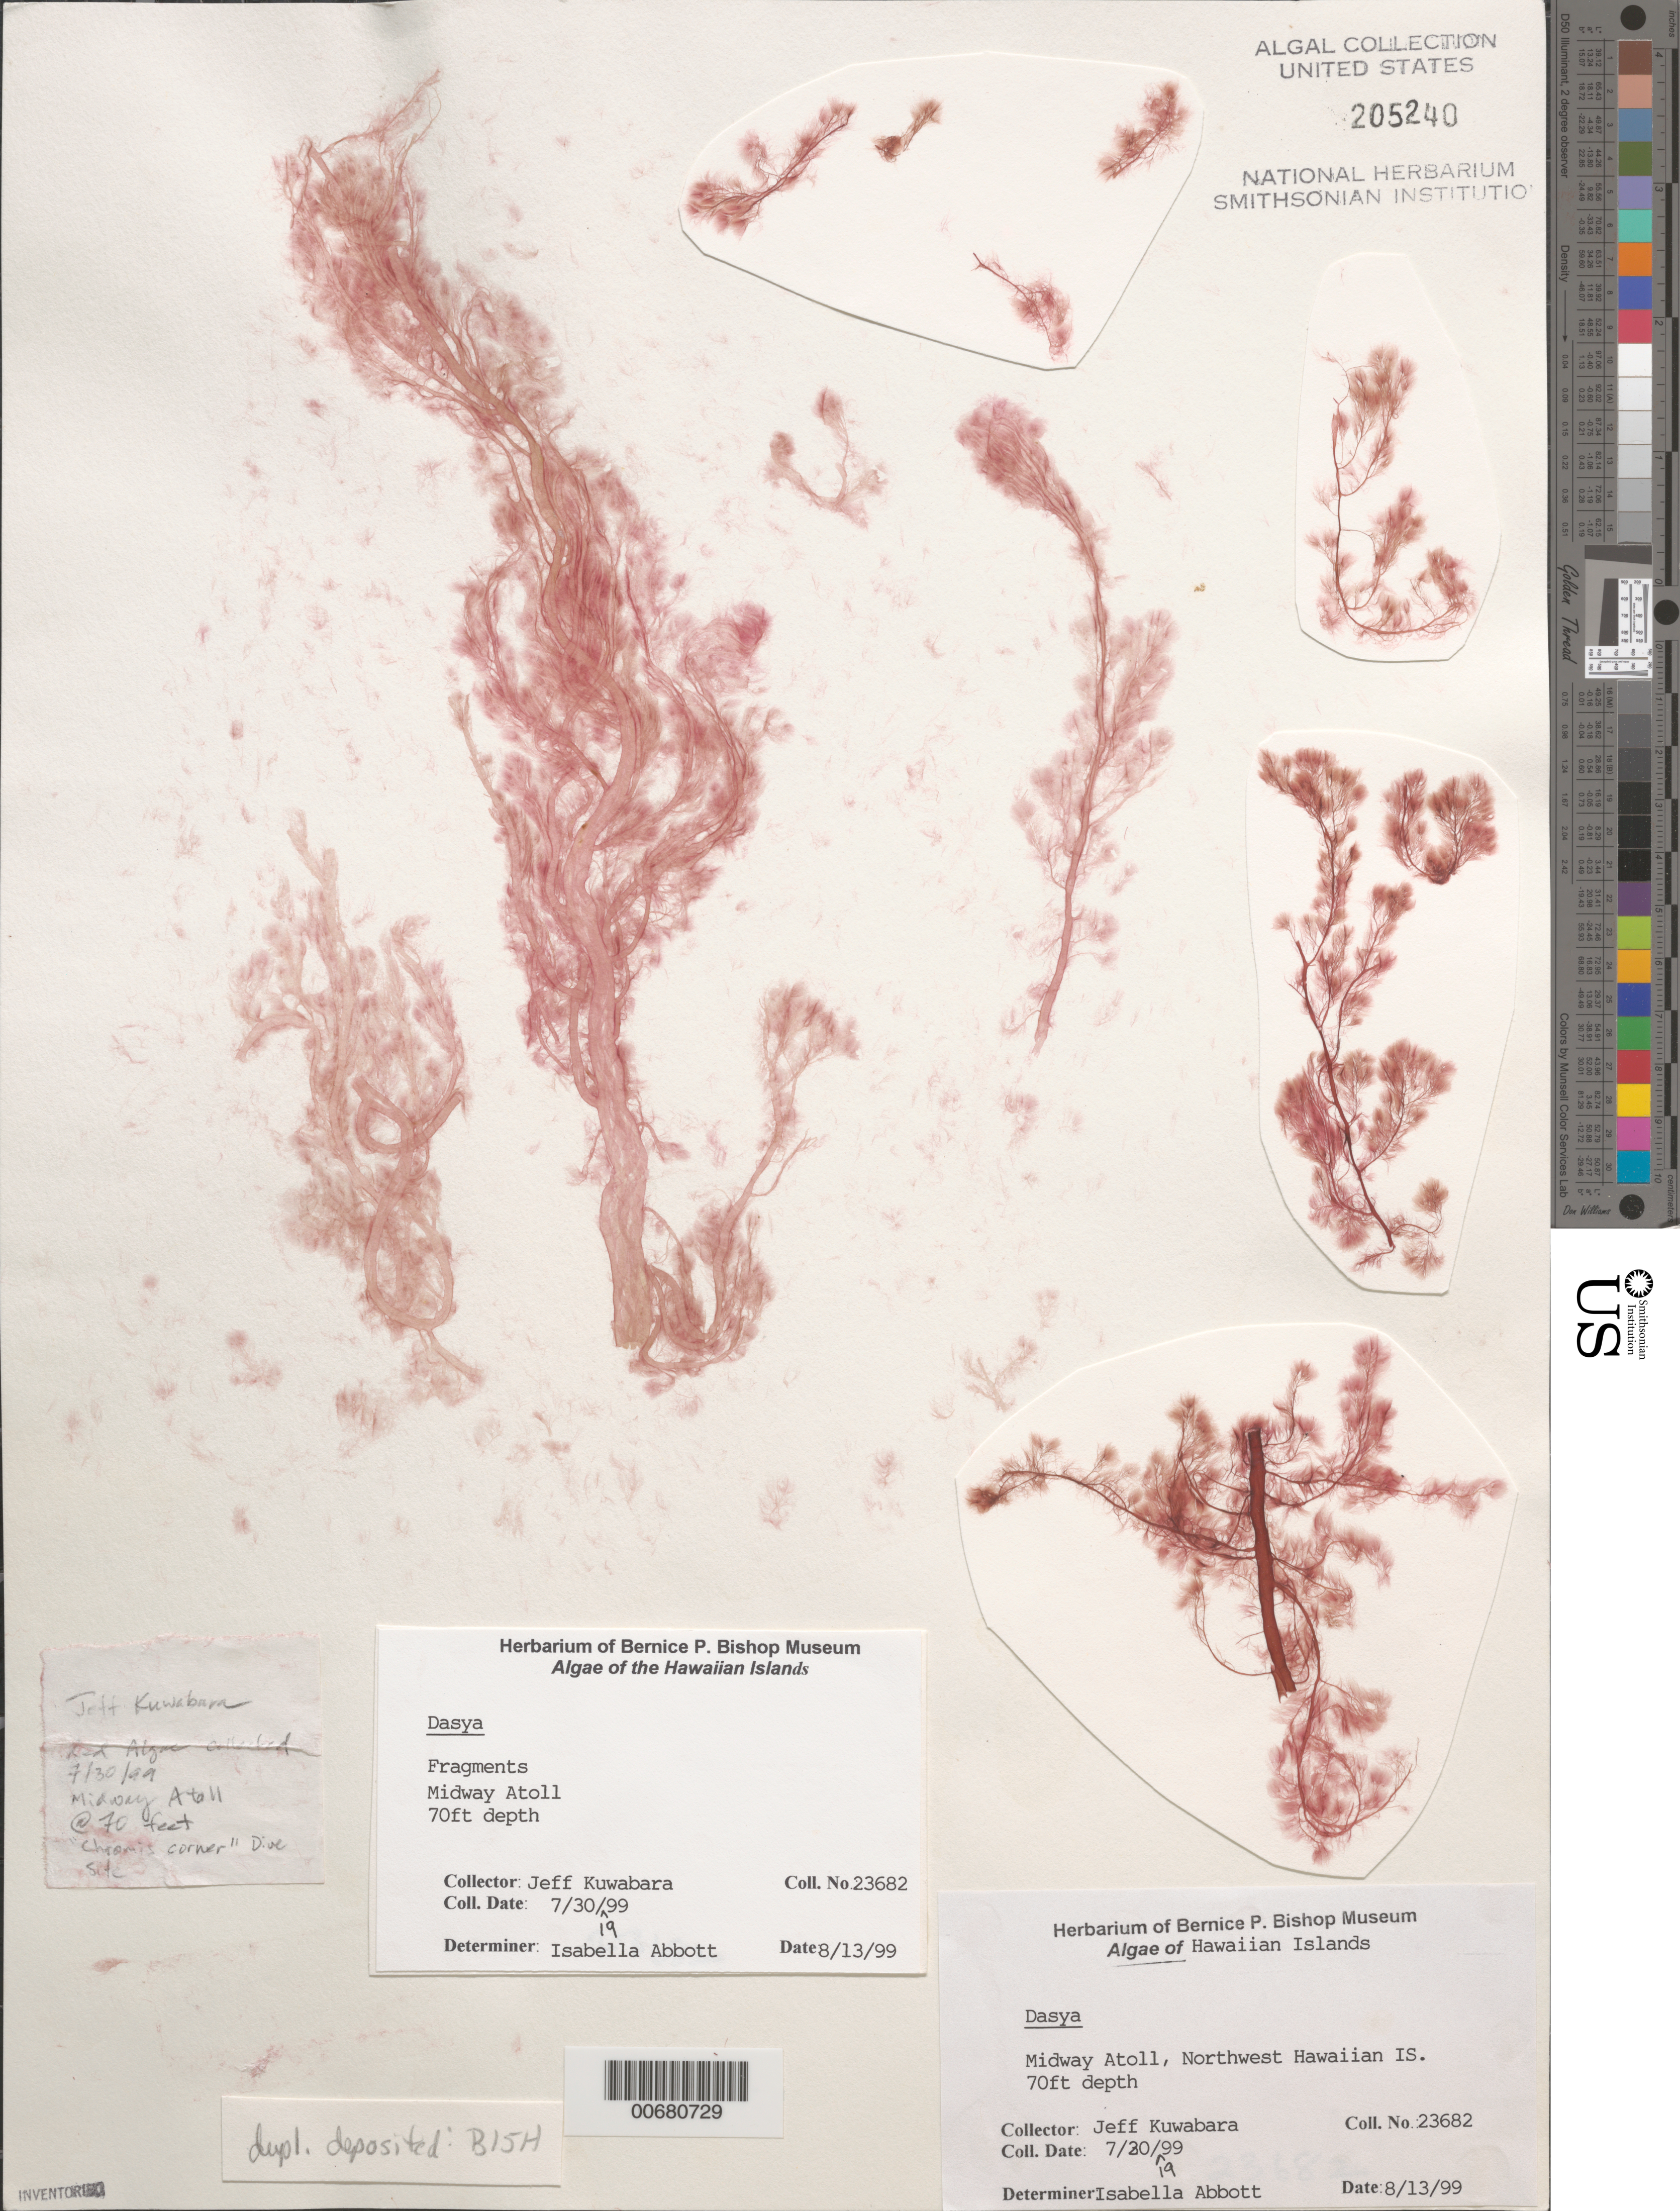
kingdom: Plantae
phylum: Rhodophyta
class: Florideophyceae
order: Ceramiales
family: Dasyaceae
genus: Dasya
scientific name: Dasya sp.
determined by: Abbott, Isabella A.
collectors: J. Kuwabara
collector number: IAA 23682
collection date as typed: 30 Jul 1999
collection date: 1999-07-30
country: U.S. Administered Pacific Islands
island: Midway Atoll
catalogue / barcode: US 205240